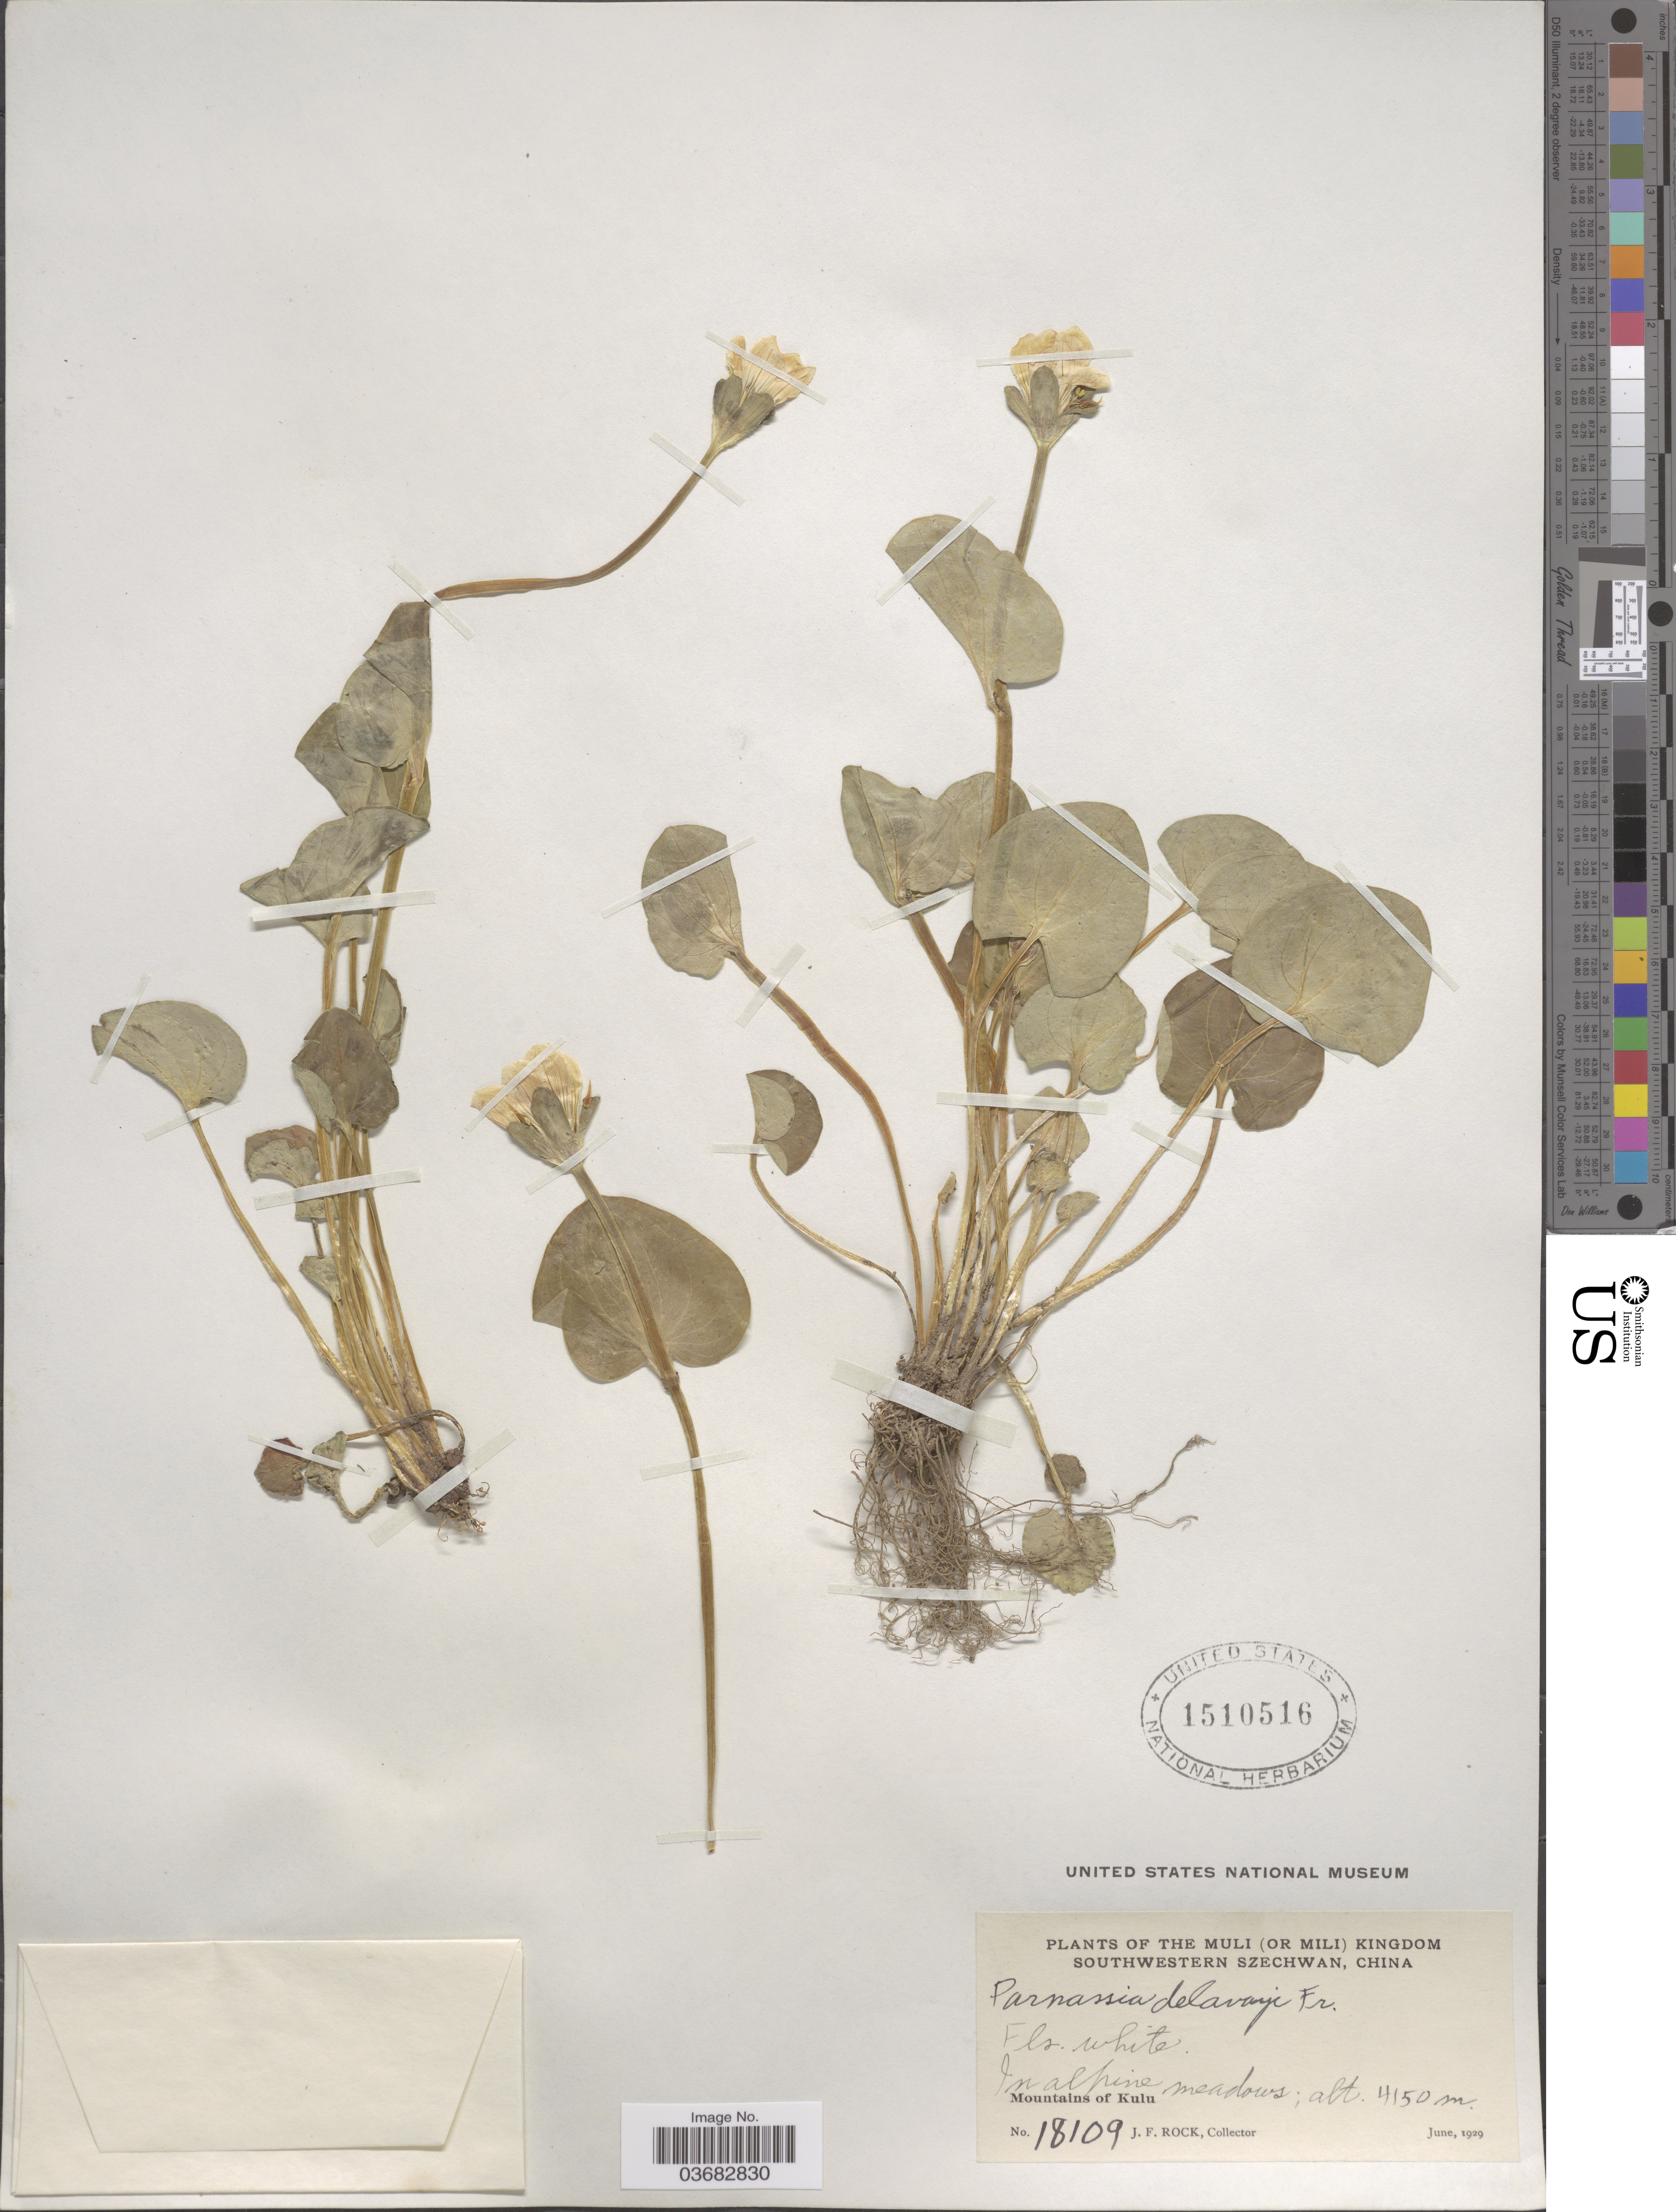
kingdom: Plantae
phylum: Tracheophyta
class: Magnoliopsida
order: Celastrales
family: Parnassiaceae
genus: Parnassia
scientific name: Parnassia delavayi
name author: Franch.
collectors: J. Rock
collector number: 18109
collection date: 1929-06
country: China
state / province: Sichuan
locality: Muli (or Mili) Kingdom Southwestern Szechwan. In alpine meadows. Mountains of Kulu.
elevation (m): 4150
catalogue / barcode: US 1510516